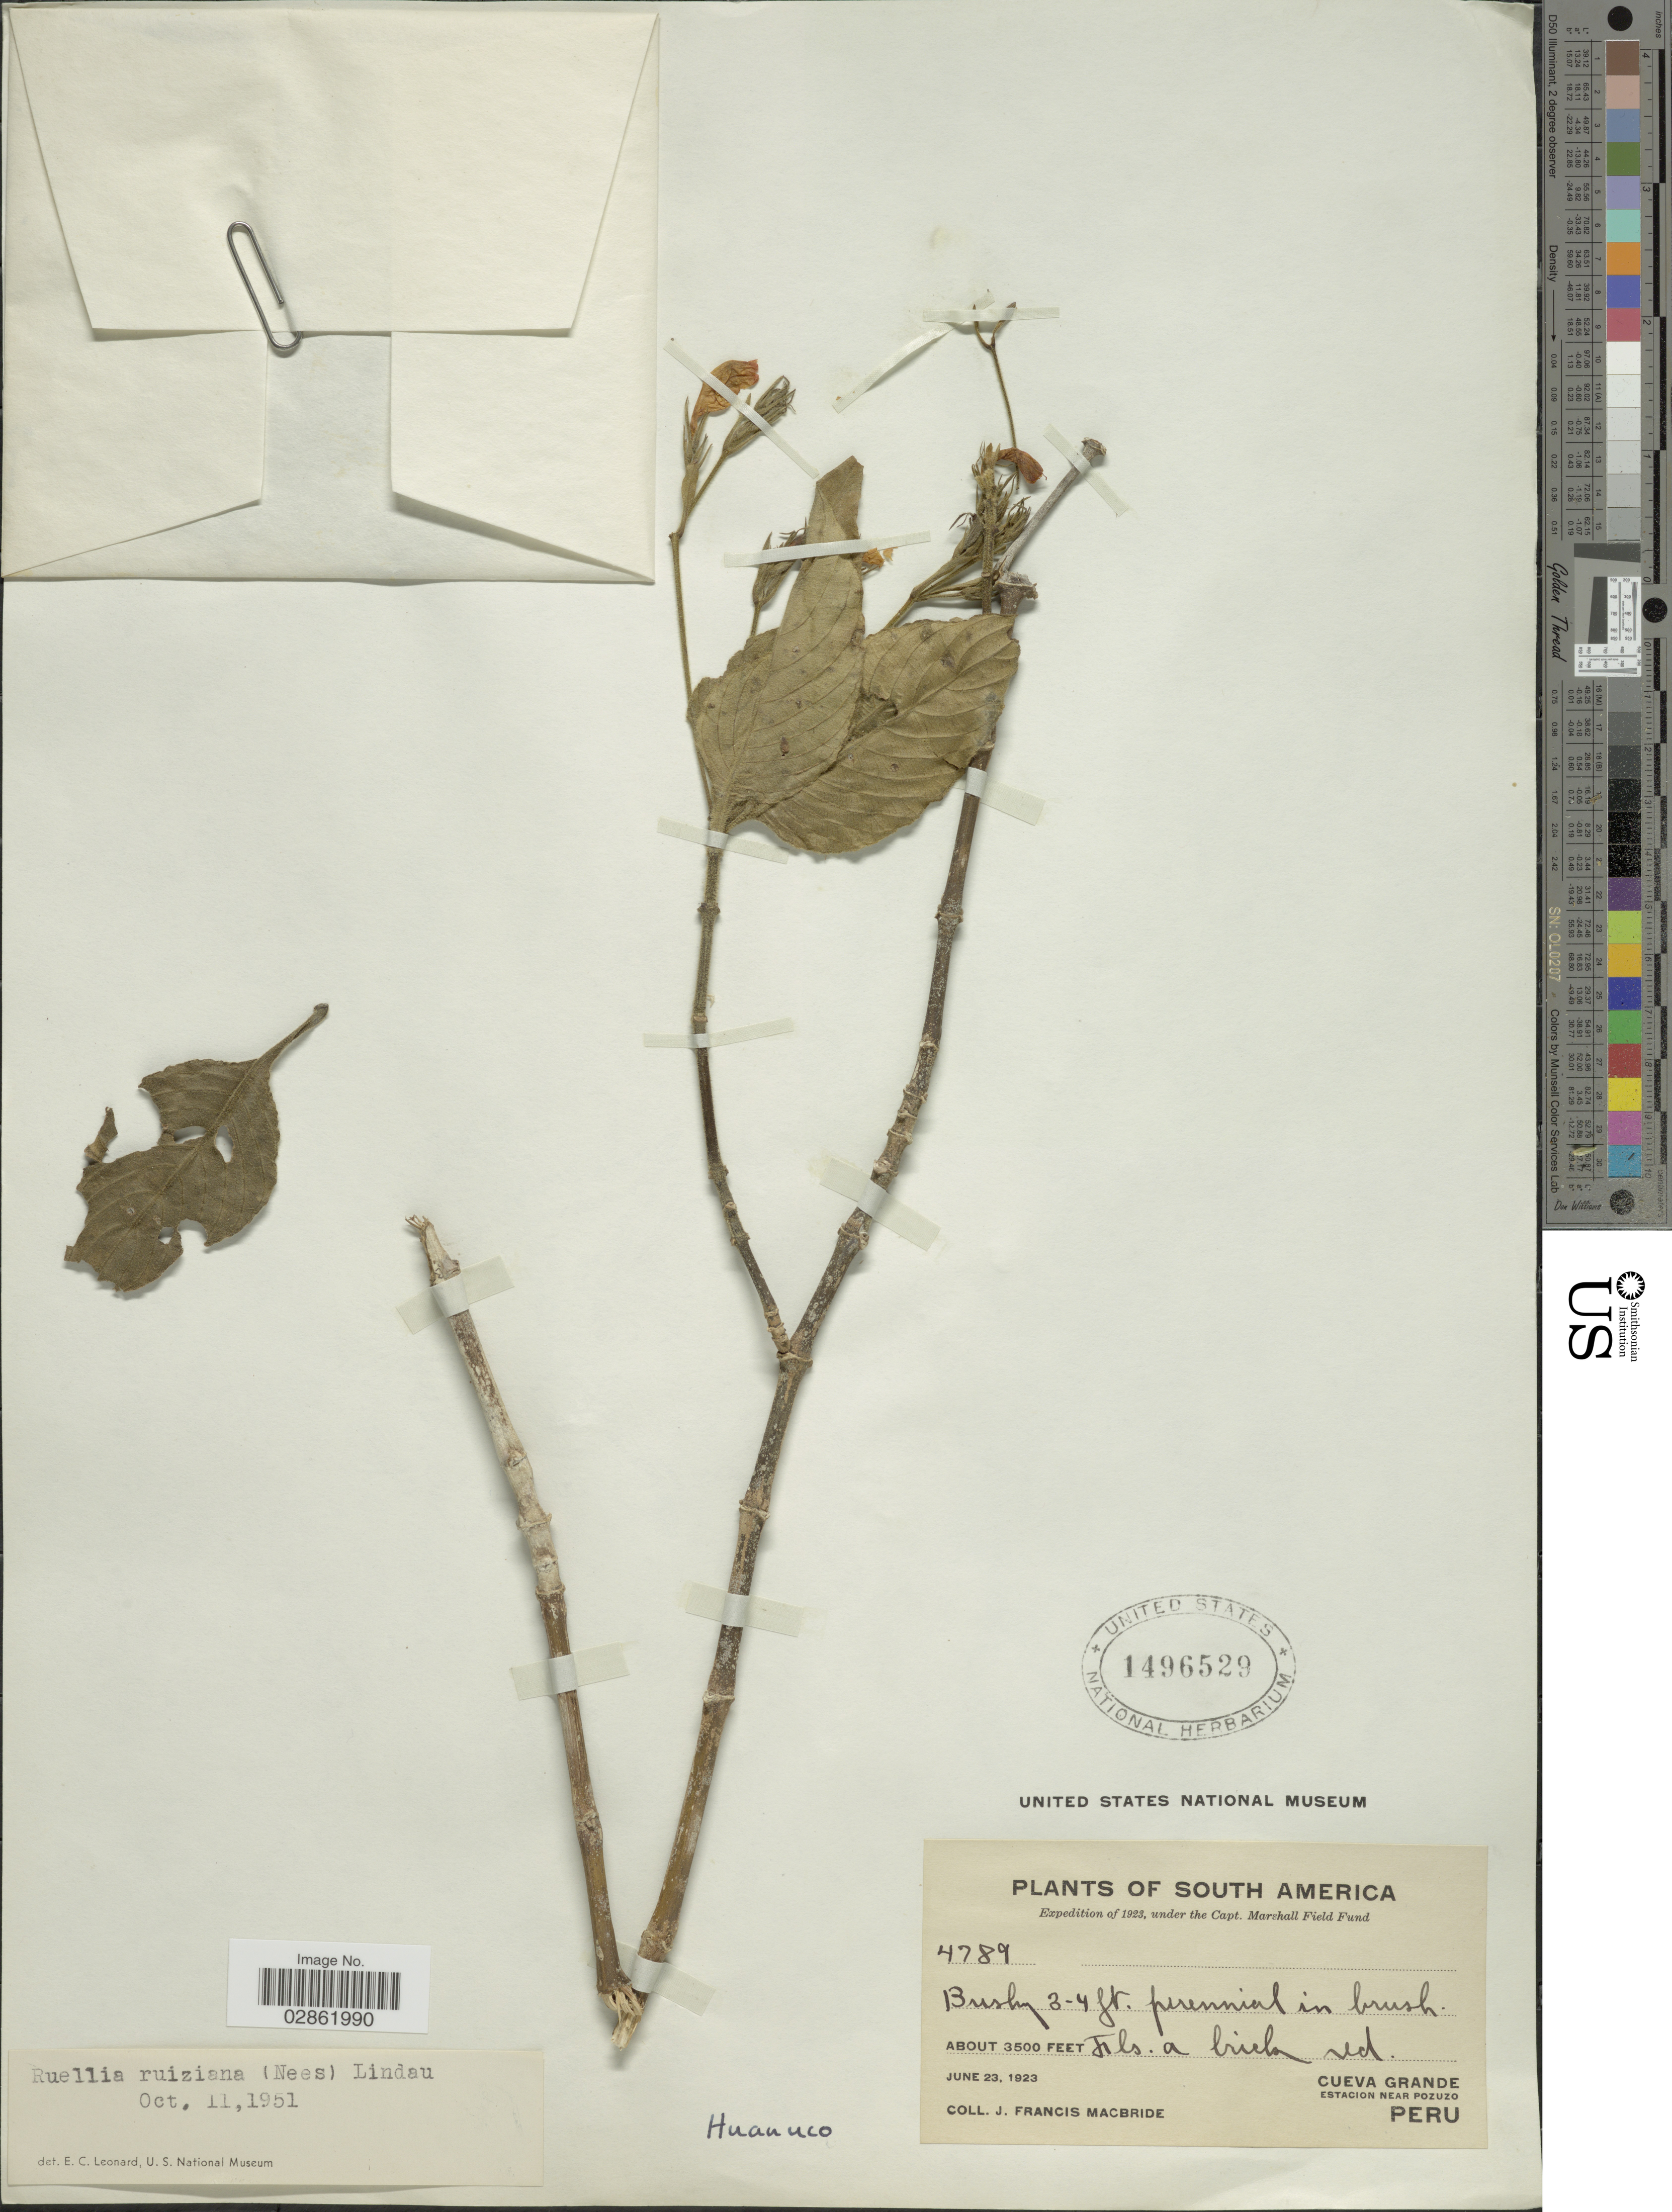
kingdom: Plantae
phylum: Tracheophyta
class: Magnoliopsida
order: Lamiales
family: Acanthaceae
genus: Ruellia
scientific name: Ruellia ruiziana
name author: (Nees) Lindau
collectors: J. F. Macbride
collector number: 4789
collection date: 1923-06-23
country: Peru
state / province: Huánuco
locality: Cueva Grande, Estacion near Pozuzo.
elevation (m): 1067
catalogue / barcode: US 1496529